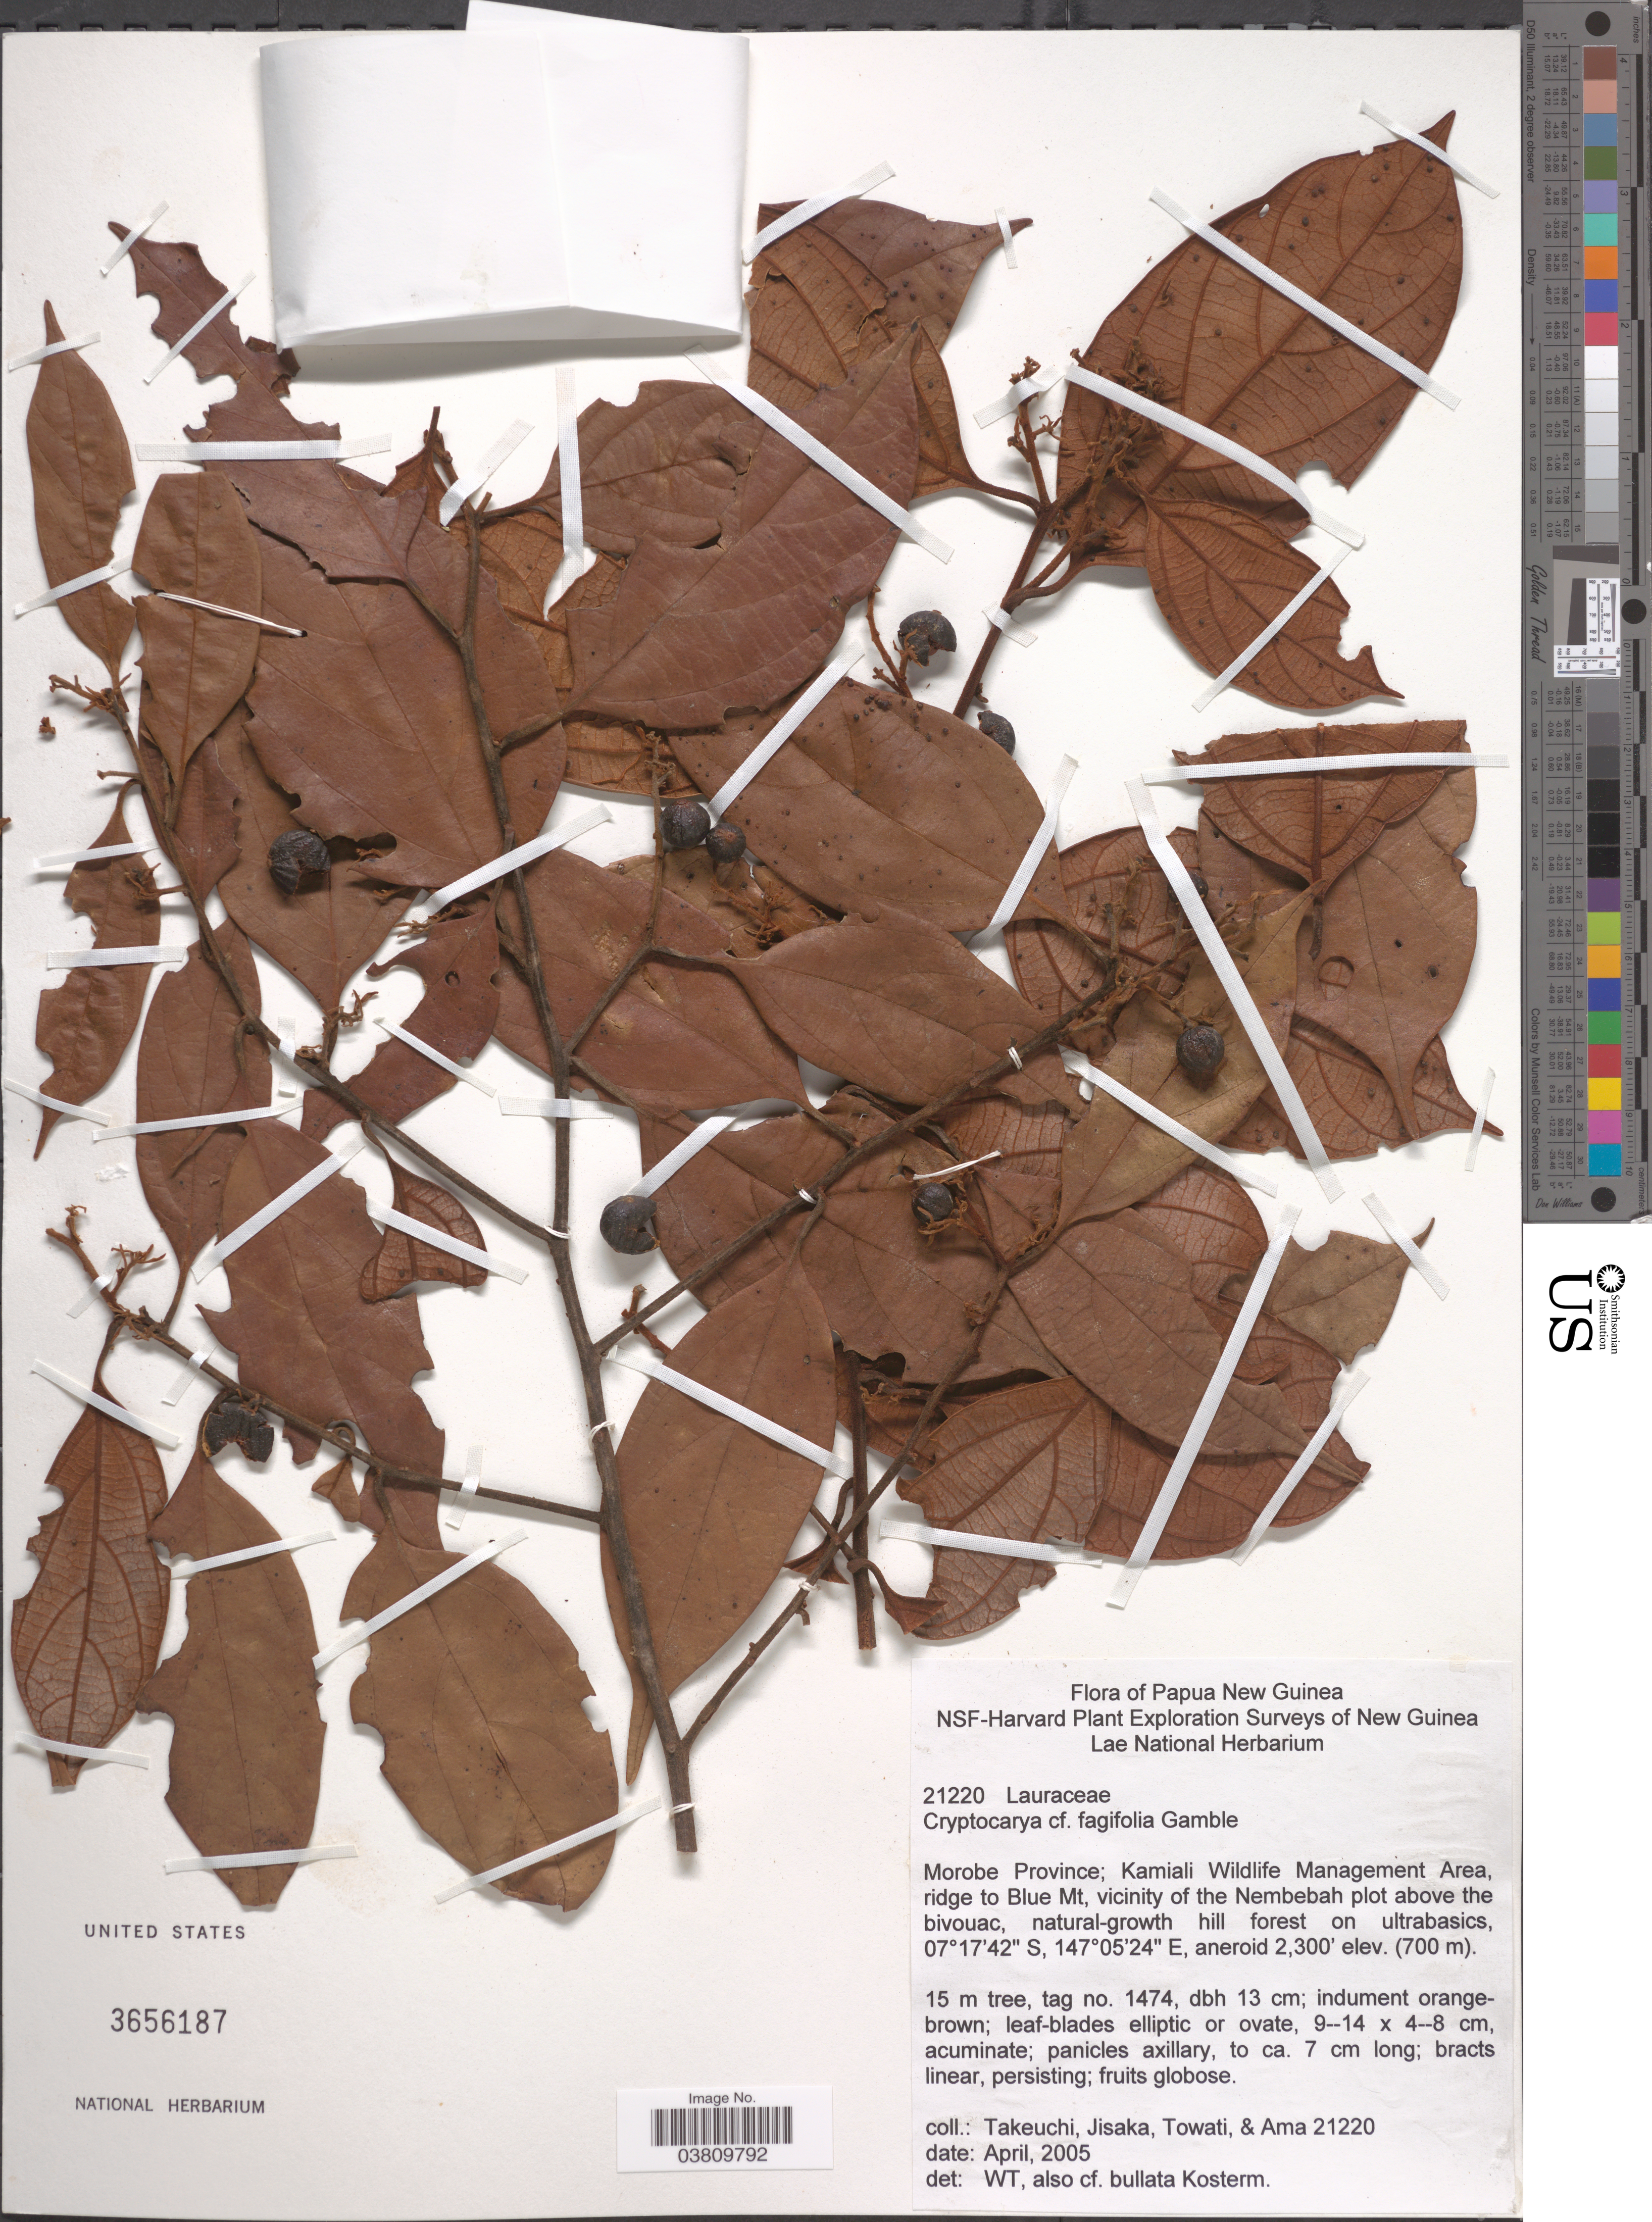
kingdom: Plantae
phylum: Tracheophyta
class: Magnoliopsida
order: Laurales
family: Lauraceae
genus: Cryptocarya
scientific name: Cryptocarya fagifolia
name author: Gamble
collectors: -. Takeuchi, Jisaka, Towati & Ama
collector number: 21220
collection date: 2005-04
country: Papua New Guinea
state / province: Morobe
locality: Kamiali Wildlife Management Area, ridge to Blue Mt, vicinity of Nembebah plot above the bivouac.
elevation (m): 701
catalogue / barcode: US 3656187